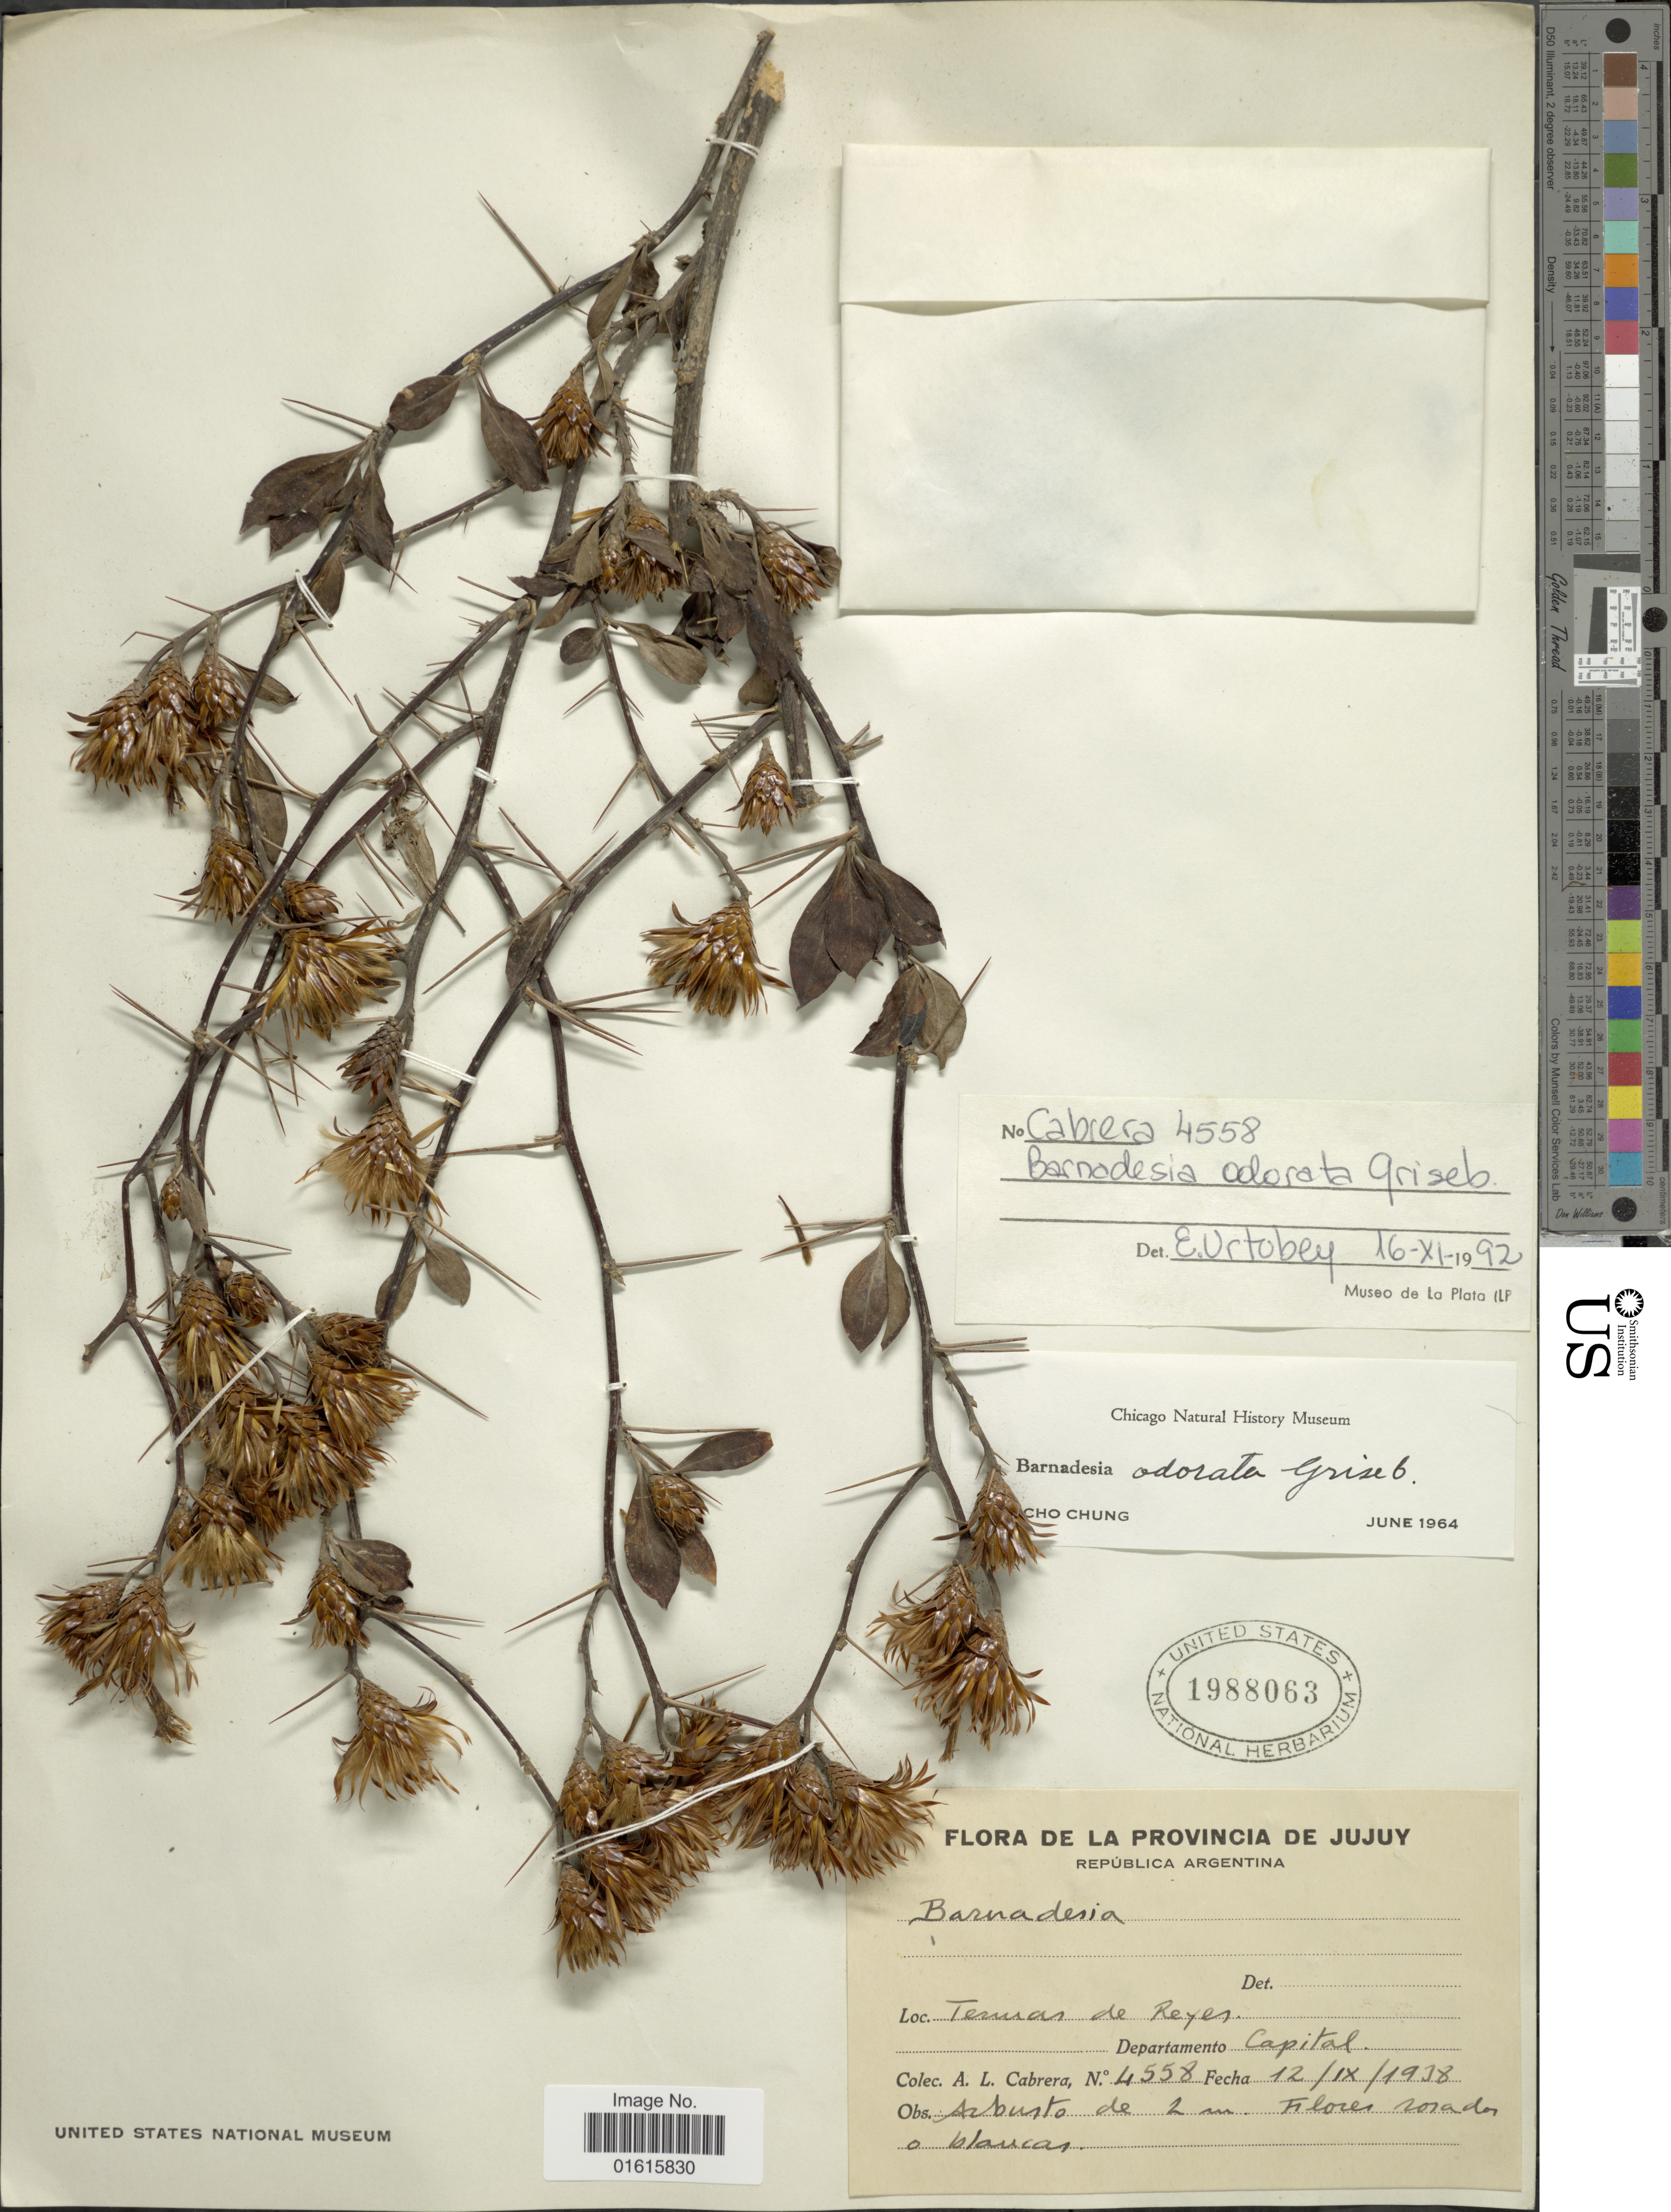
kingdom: Plantae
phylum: Tracheophyta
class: Magnoliopsida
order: Asterales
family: Asteraceae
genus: Barnadesia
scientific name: Barnadesia odorata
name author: Griseb.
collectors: A. L. Cabrera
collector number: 4558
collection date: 1938-09-12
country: Argentina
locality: Teruas de Reyes, Departamento Capital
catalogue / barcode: US 1988063